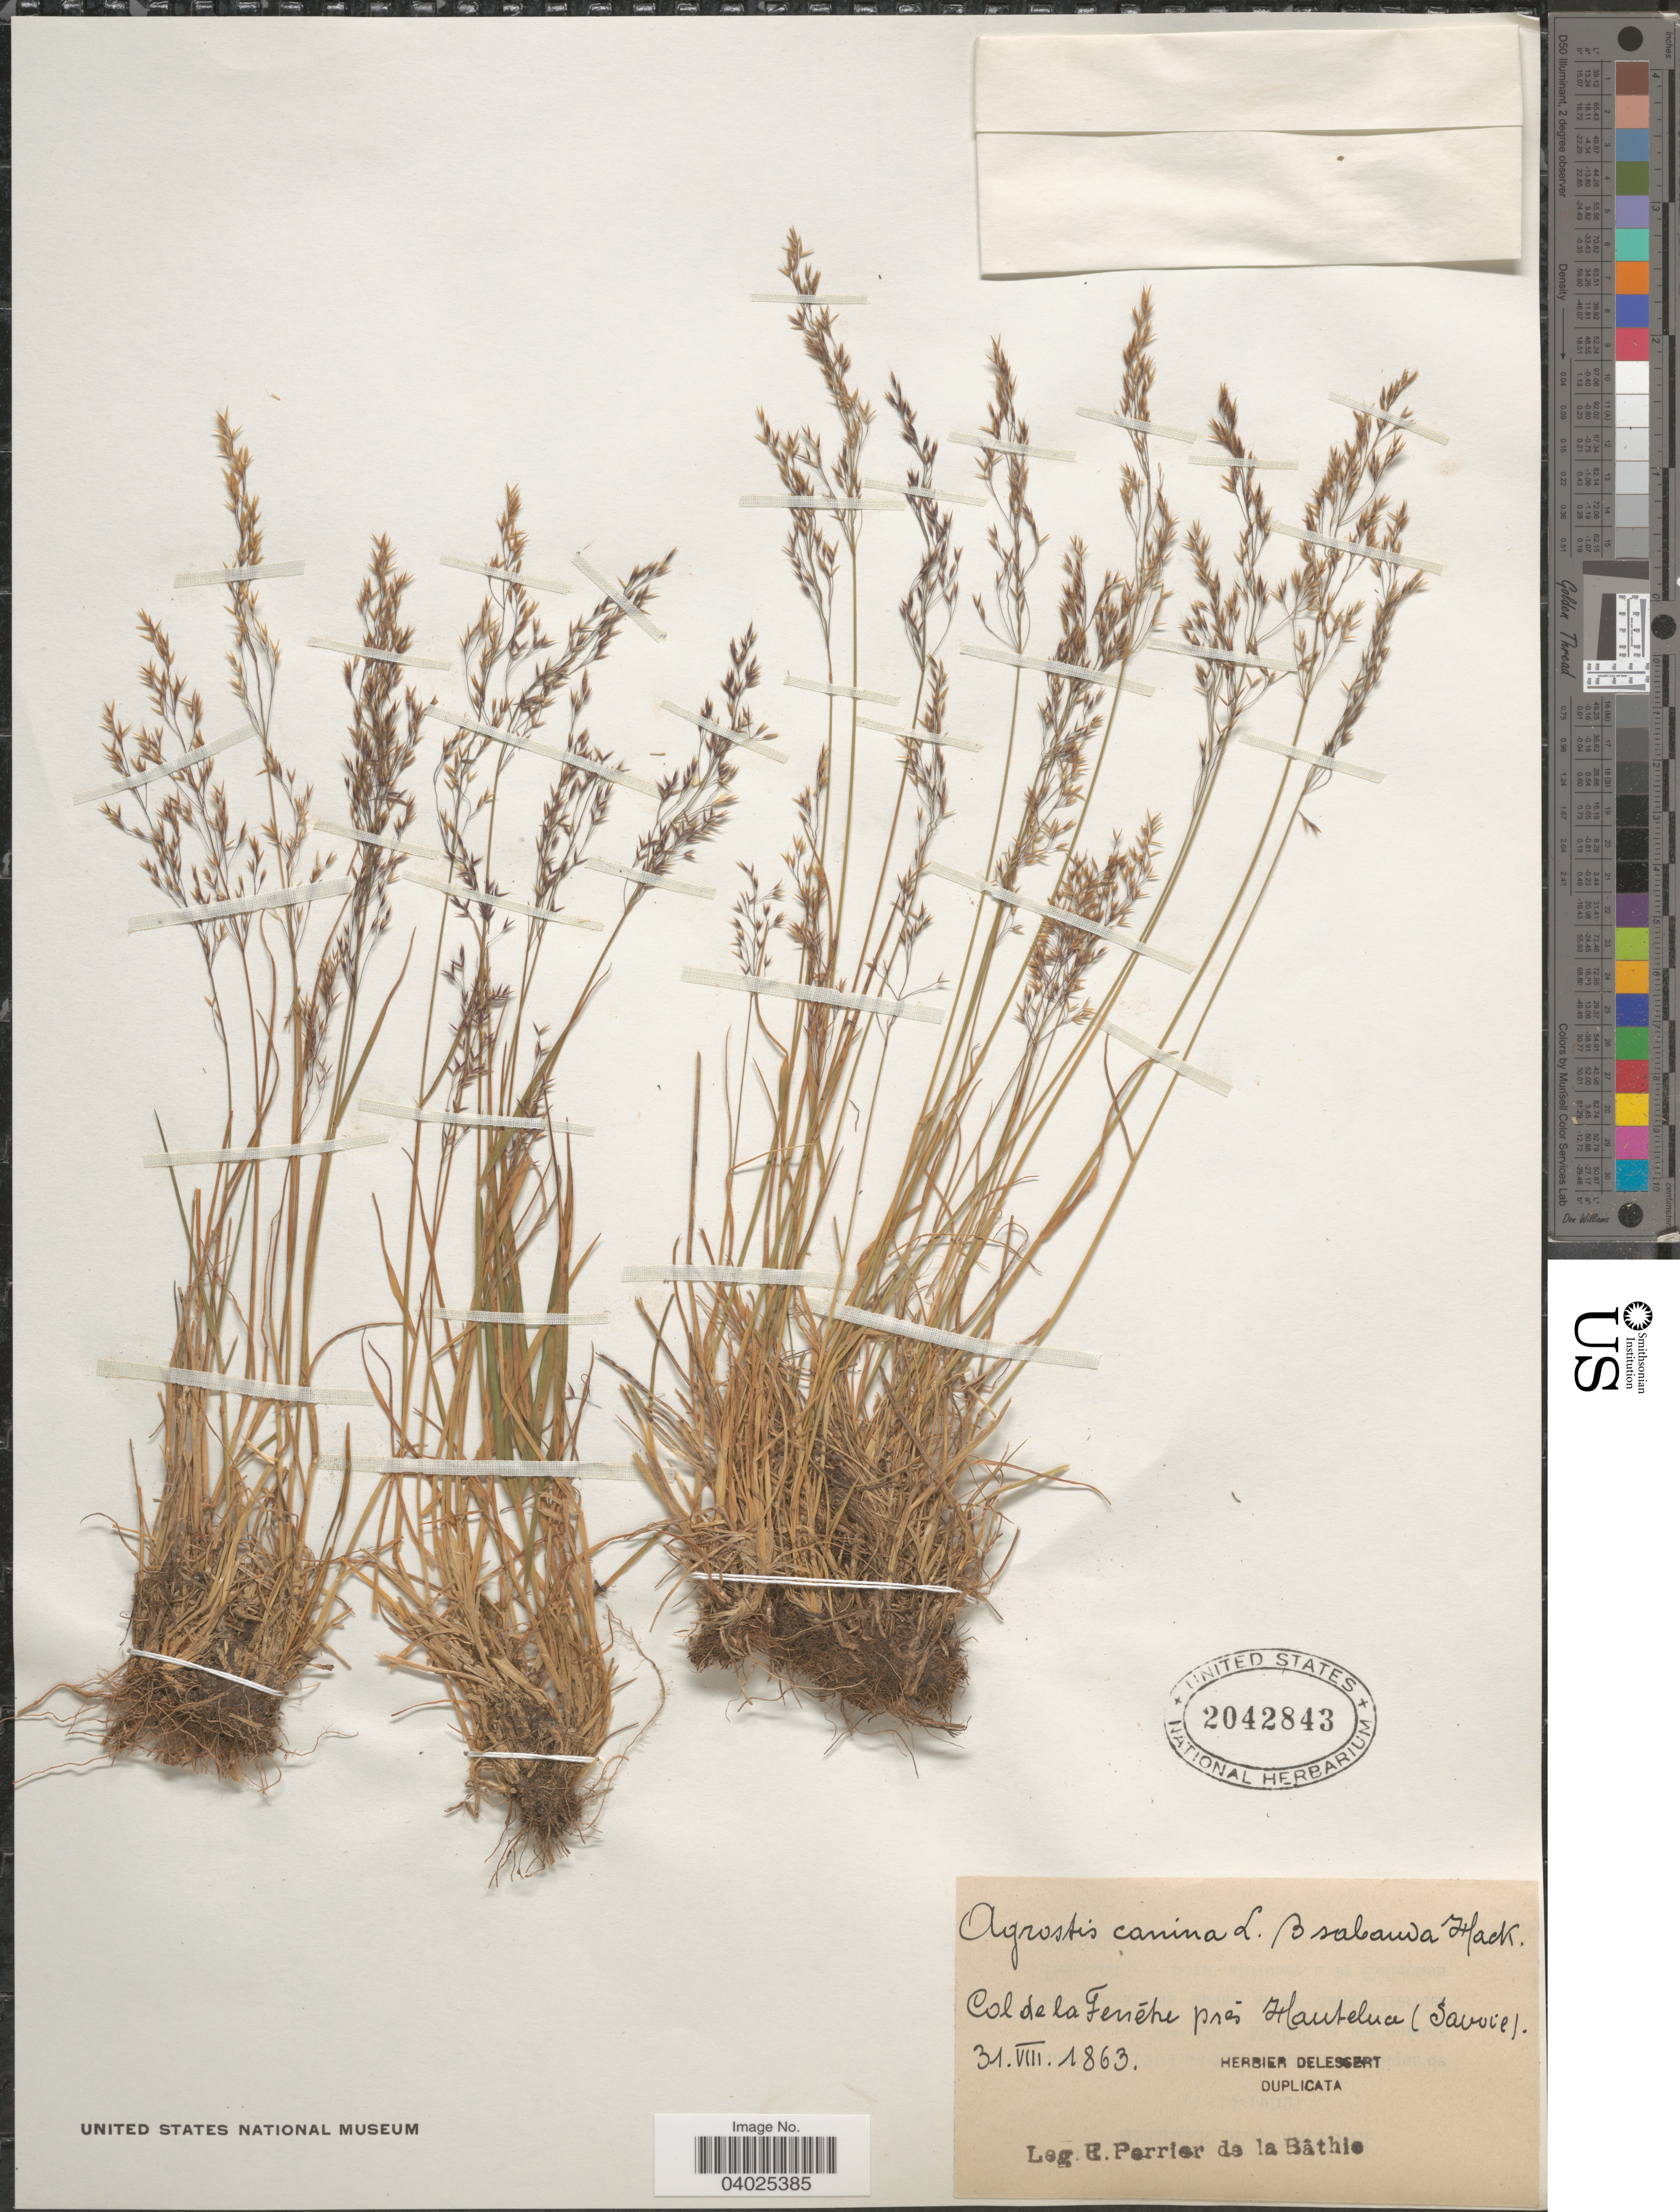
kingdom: Plantae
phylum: Tracheophyta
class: Liliopsida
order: Poales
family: Poaceae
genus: Agrostis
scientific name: Agrostis canina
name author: L.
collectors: E. Perrier de la Bâthie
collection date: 1863-08-31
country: France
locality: Col de la Fenétre prés Hauteluce (Savoie).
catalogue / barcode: US 2042843